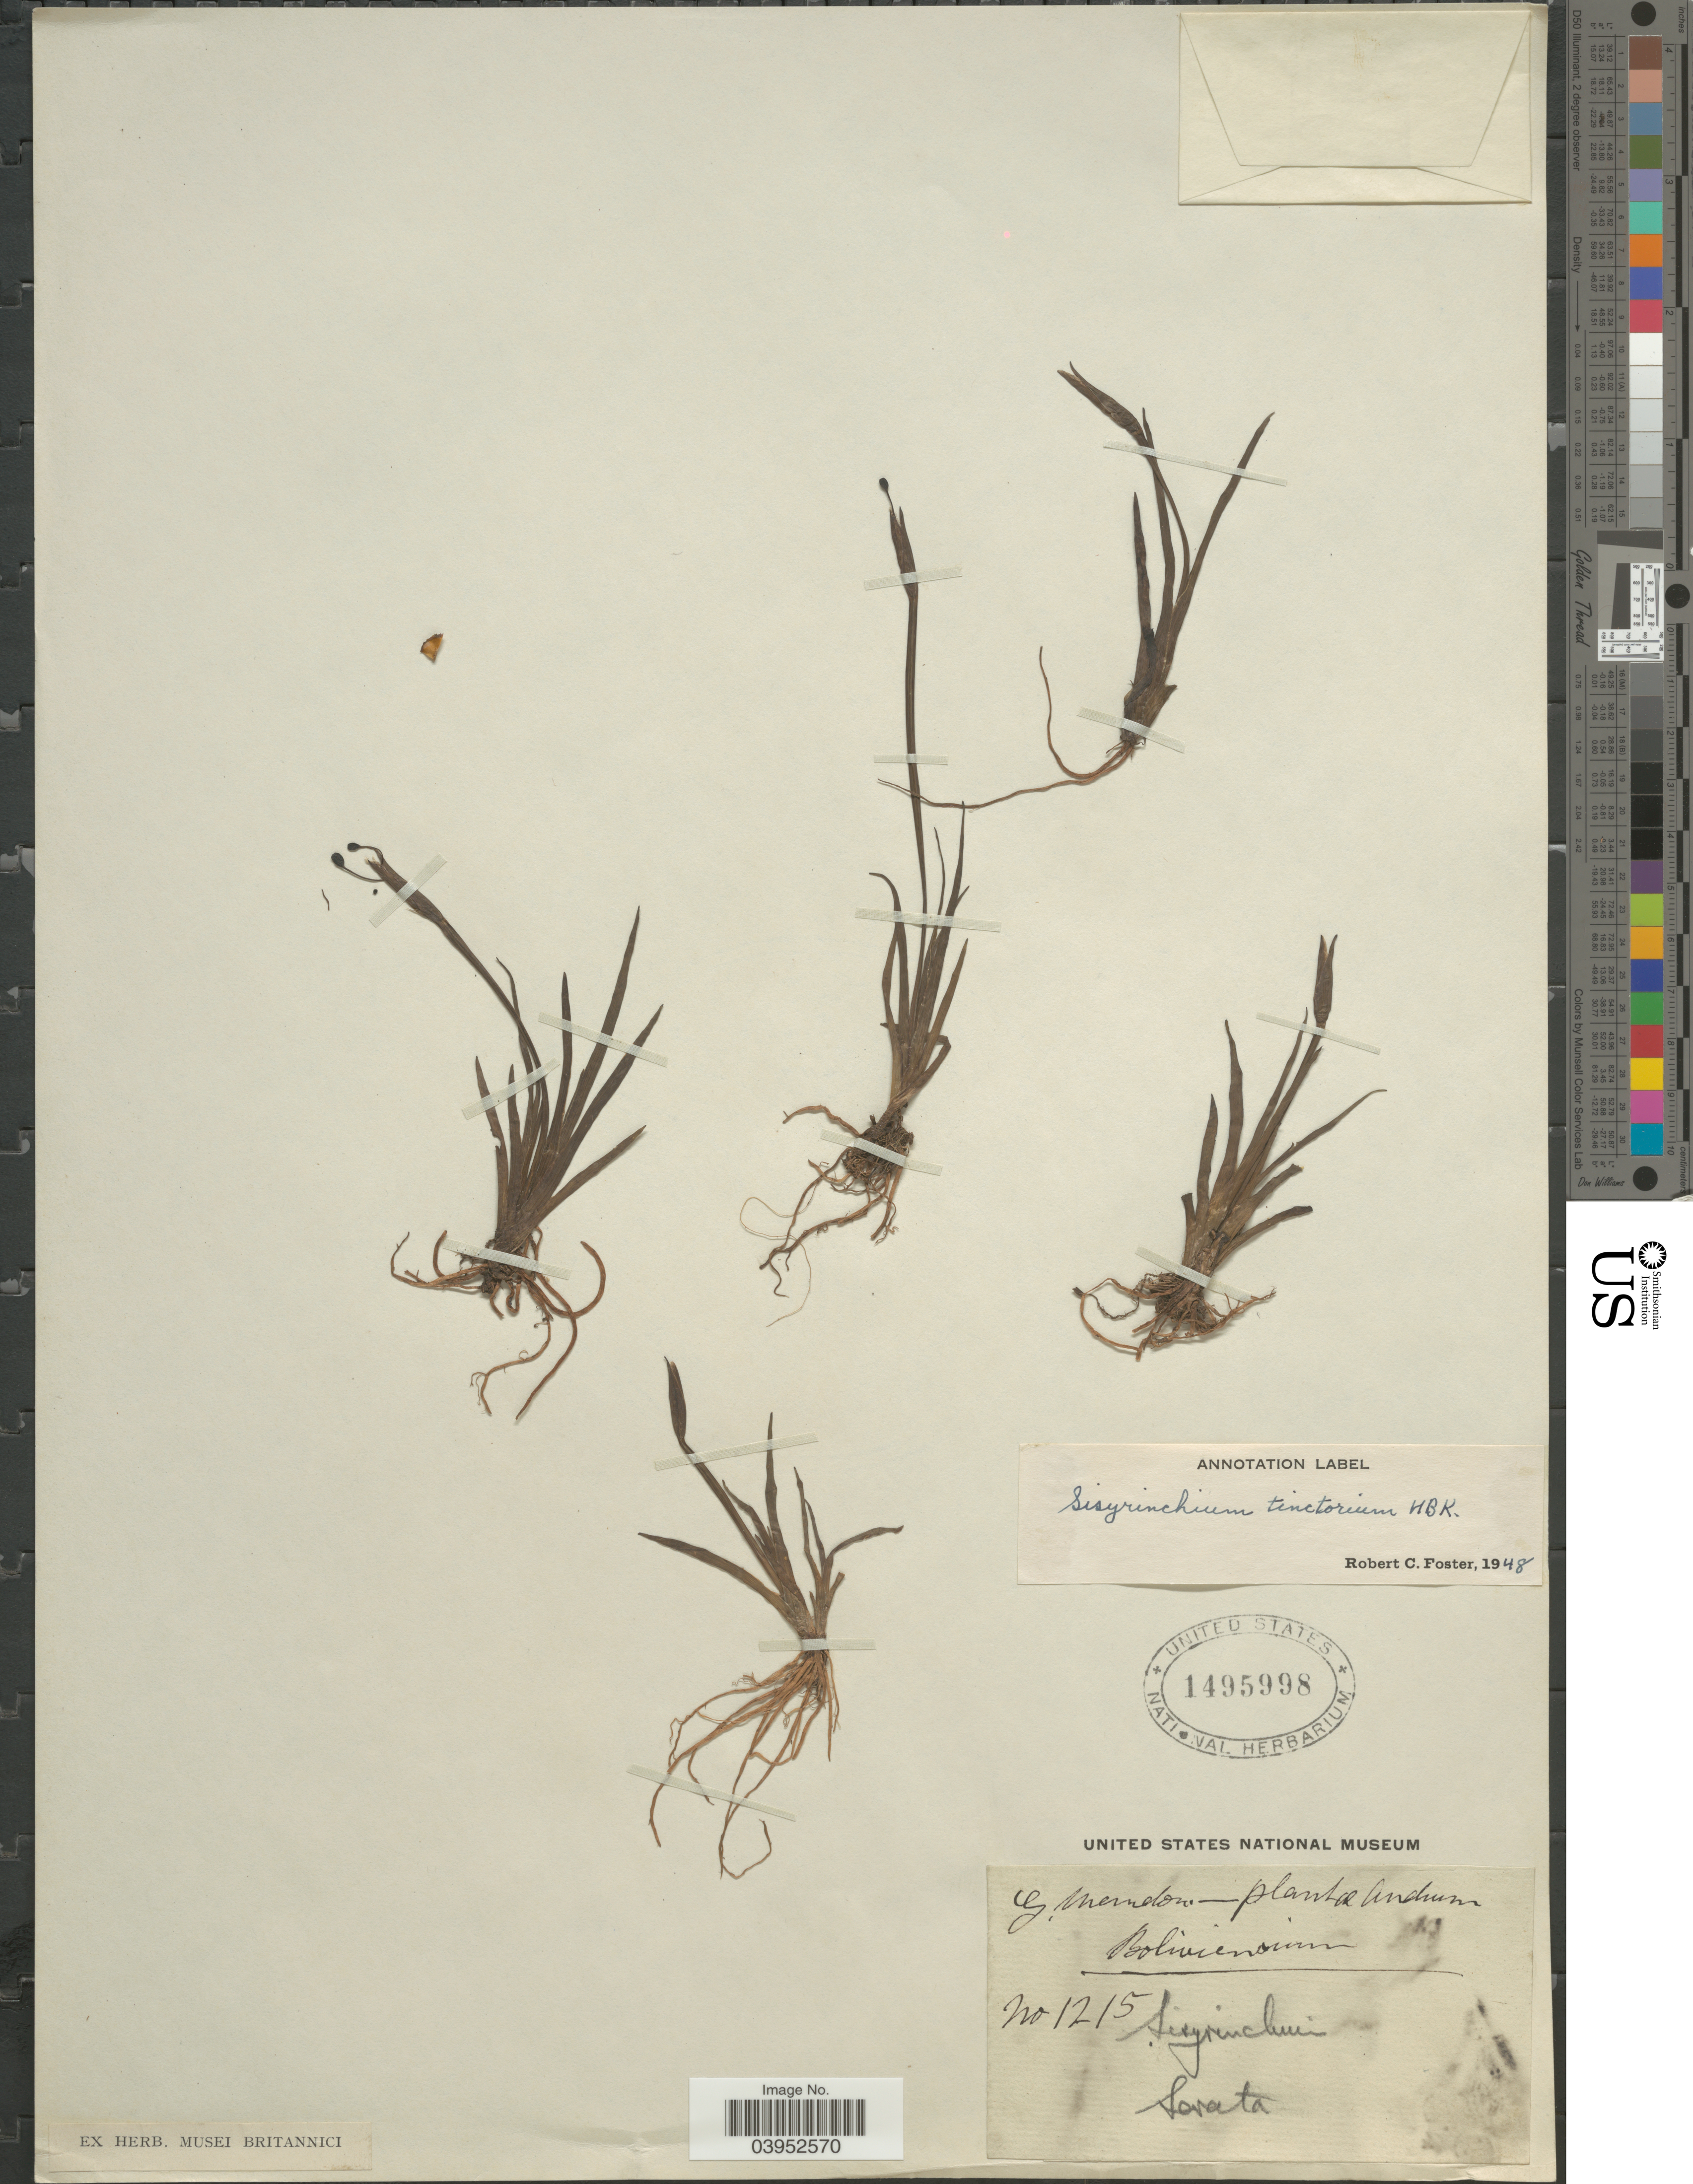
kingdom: Plantae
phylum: Tracheophyta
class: Liliopsida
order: Asparagales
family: Iridaceae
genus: Sisyrinchium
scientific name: Sisyrinchium tinctorium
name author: Kunth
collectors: G. Mandon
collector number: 1215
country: Bolivia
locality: Sorata.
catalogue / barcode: US 1495998